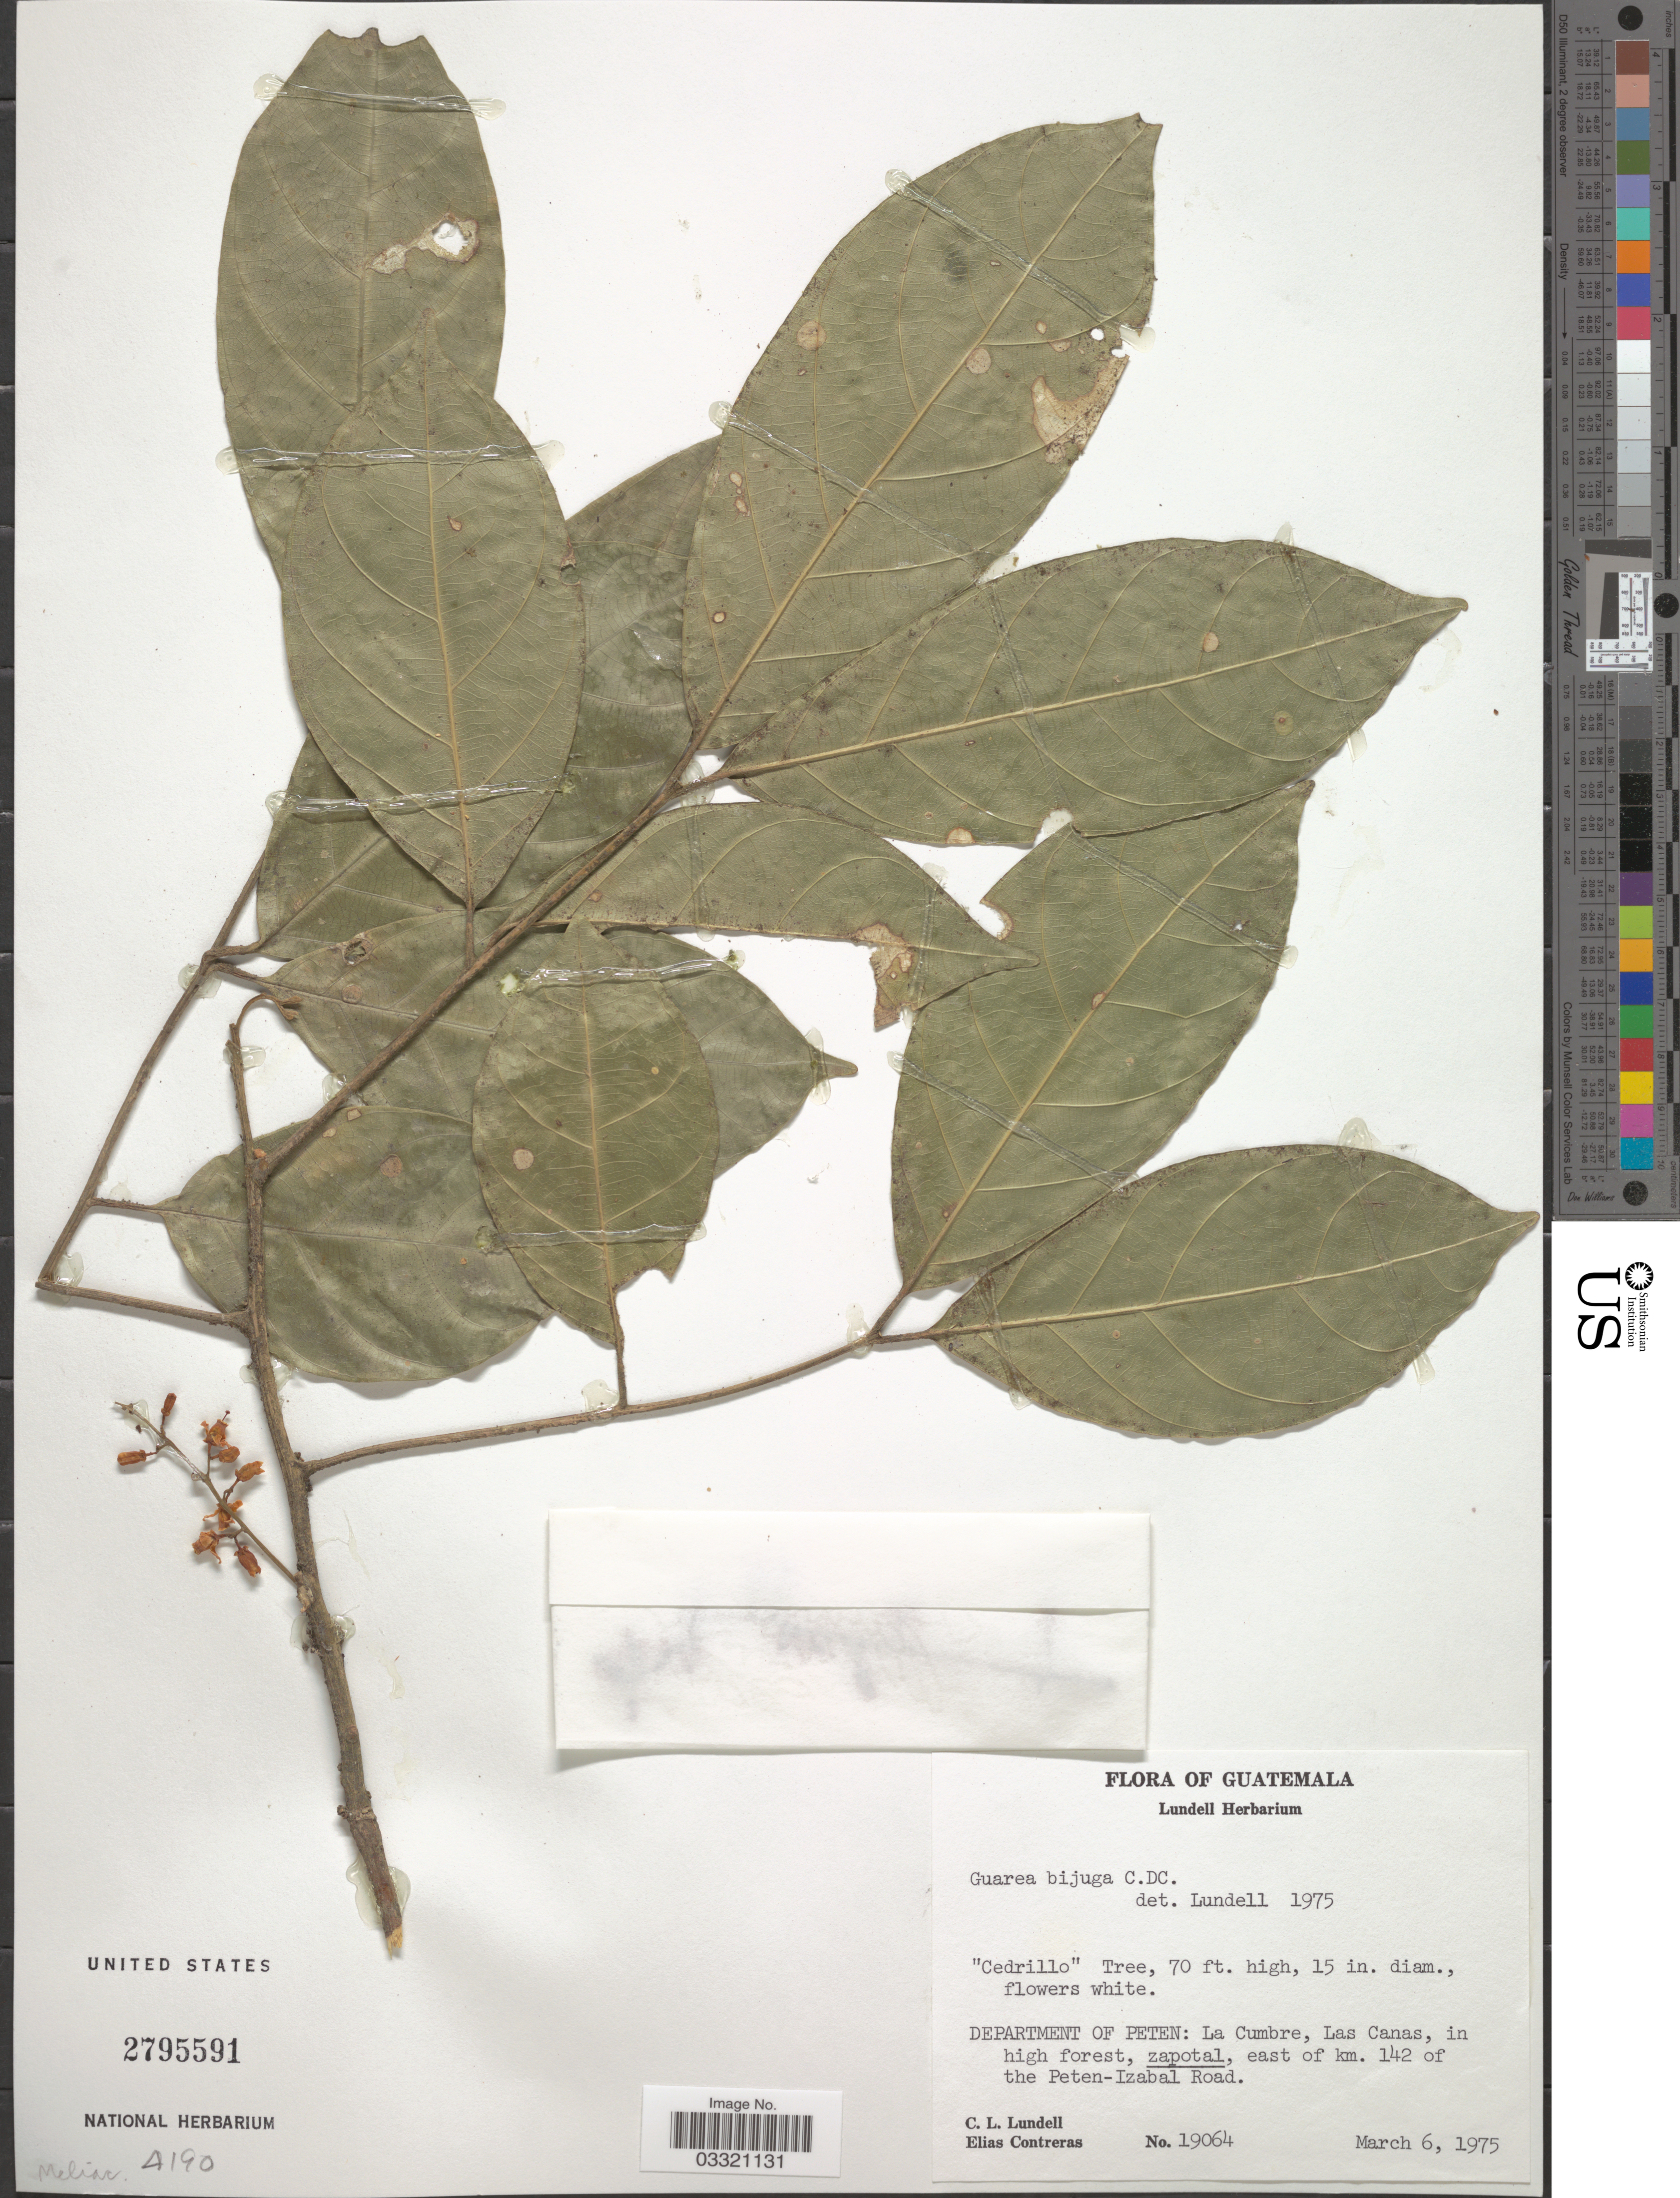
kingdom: Plantae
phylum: Tracheophyta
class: Magnoliopsida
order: Sapindales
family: Meliaceae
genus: Guarea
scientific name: Guarea bijuga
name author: C. DC.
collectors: C. L. Lundell & E. Contreras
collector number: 19064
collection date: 1975-03-06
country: Guatemala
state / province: El Petén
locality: Department of Peten: La Cumbre, Las Canas, in high forest, zapotal, east of km. 142 of the Peten-Izabal Road.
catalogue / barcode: US 2795591